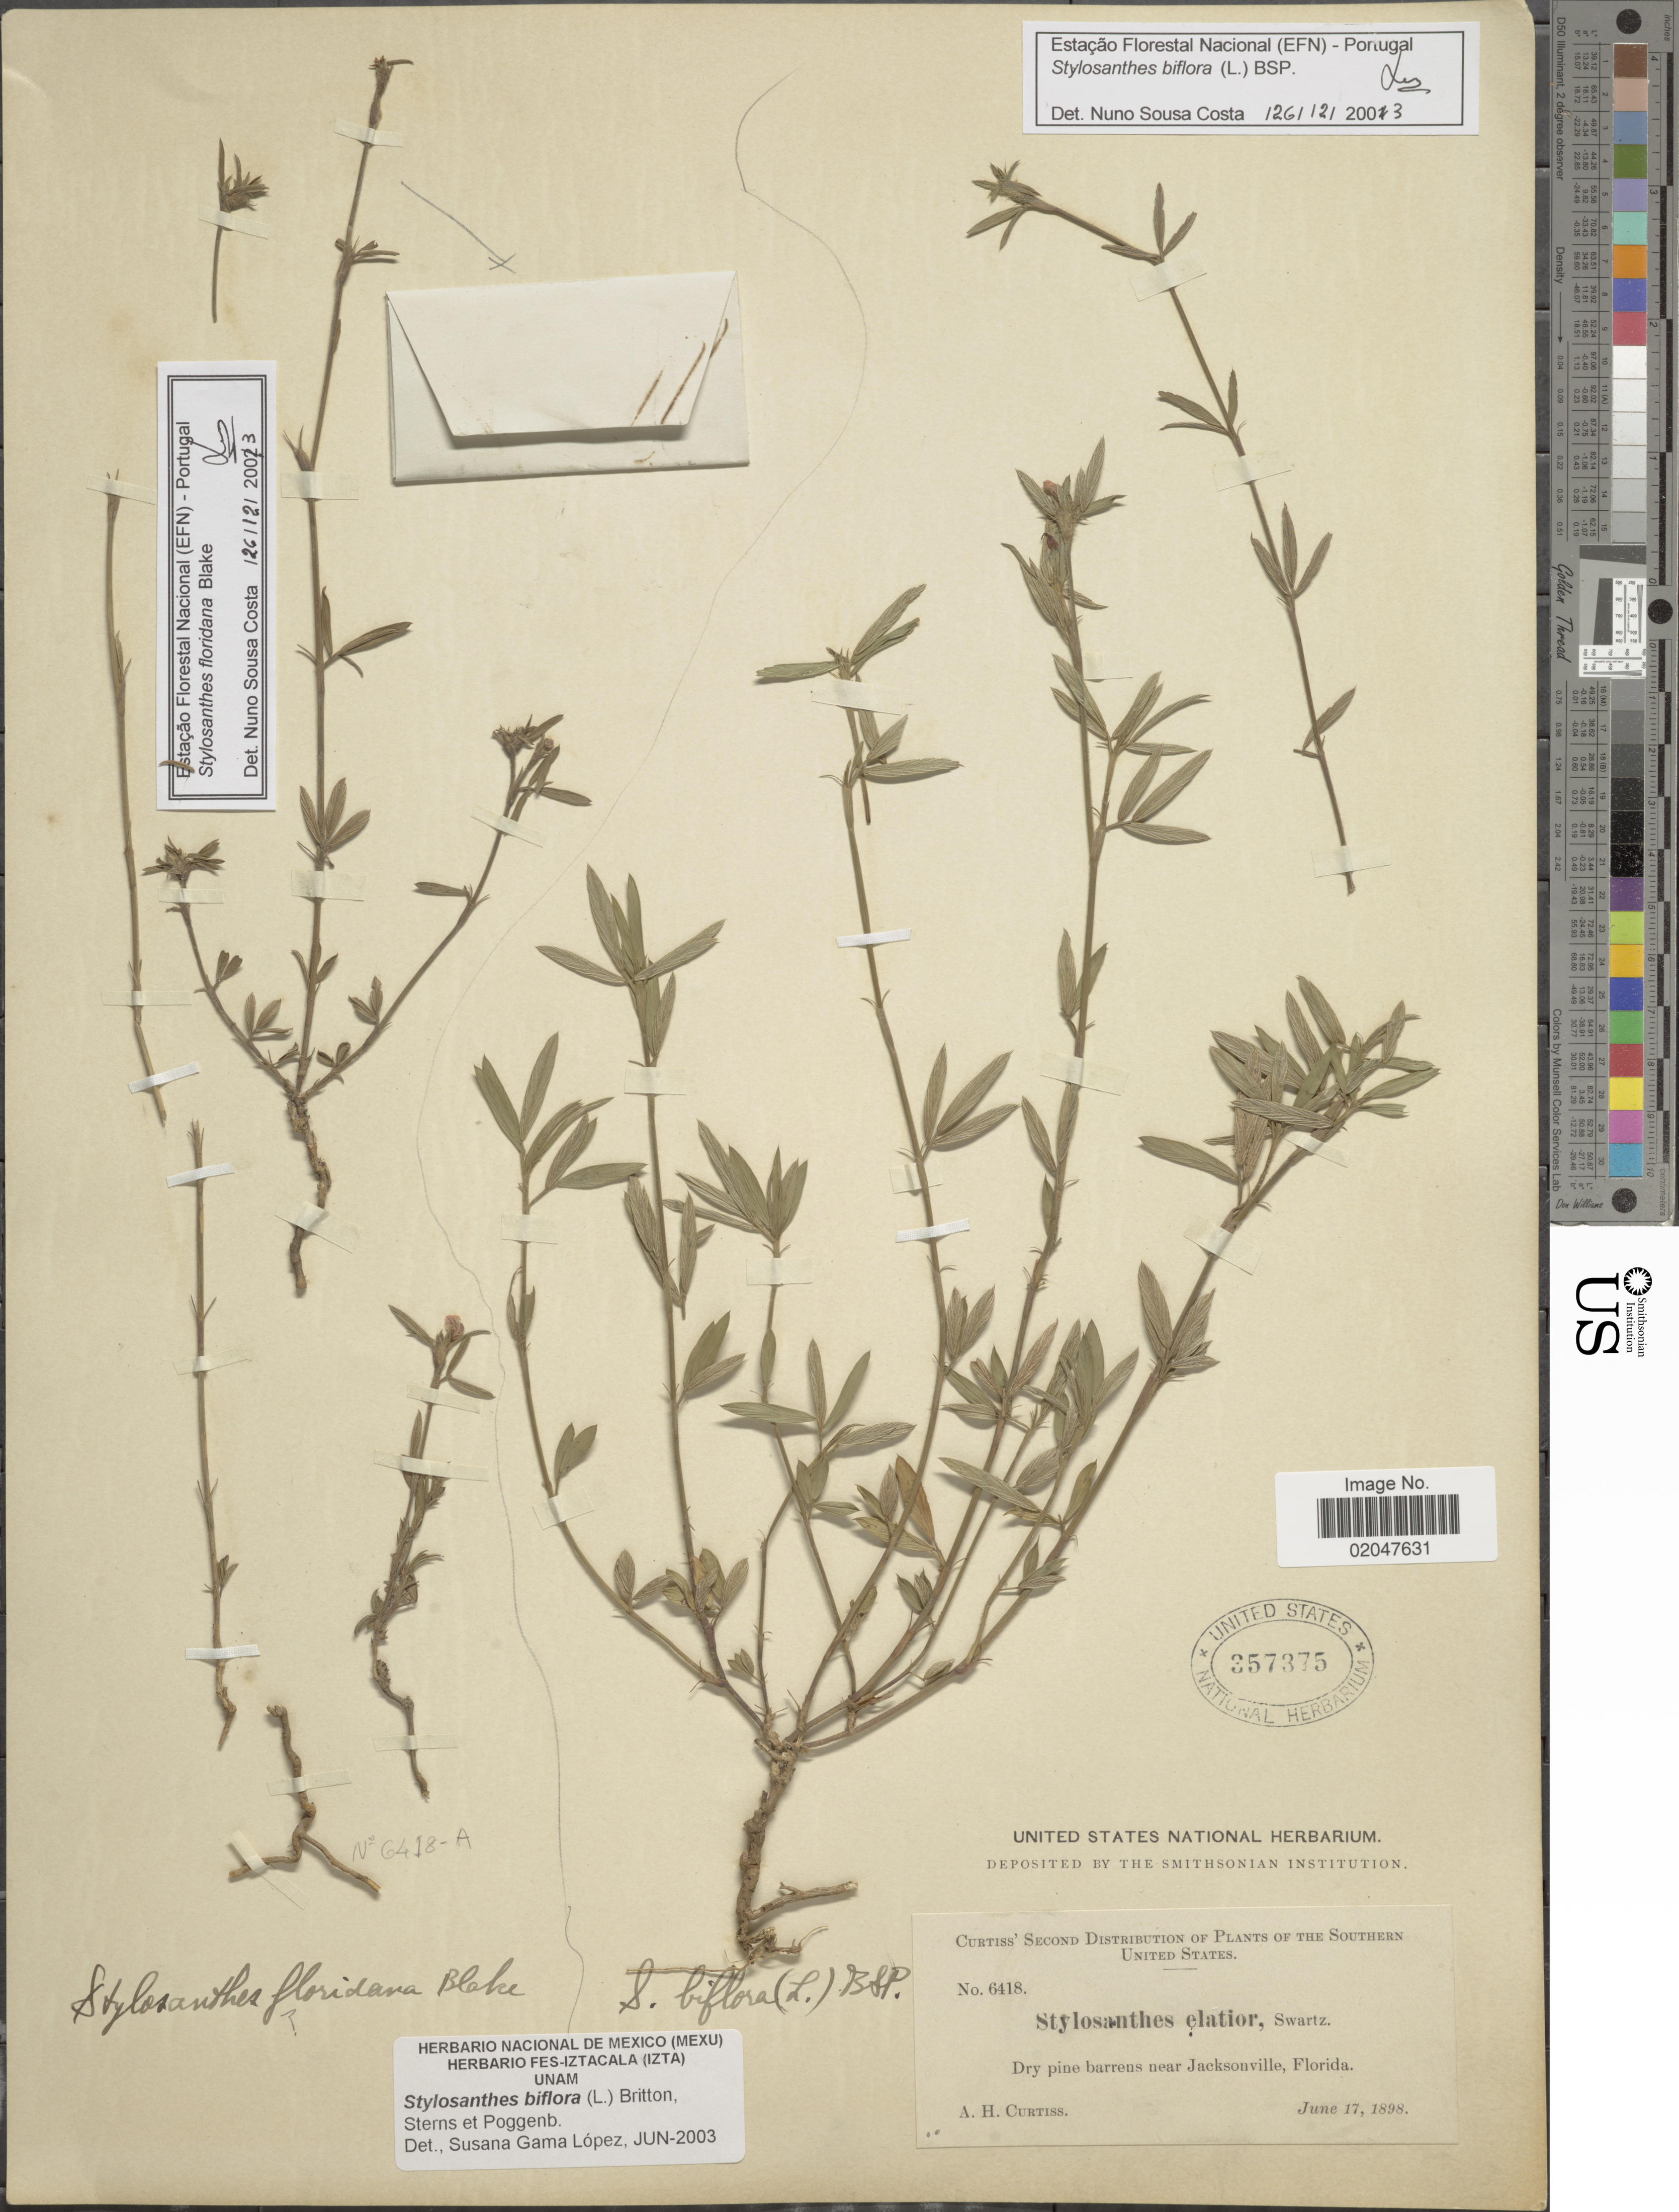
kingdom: Plantae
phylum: Tracheophyta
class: Magnoliopsida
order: Fabales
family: Fabaceae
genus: Stylosanthes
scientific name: Stylosanthes biflora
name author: (L.) Britton et al.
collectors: A. H. Curtiss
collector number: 6418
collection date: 1898-06-17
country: United States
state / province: Florida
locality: Southern United States, near Jacksonville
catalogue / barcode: US 357375